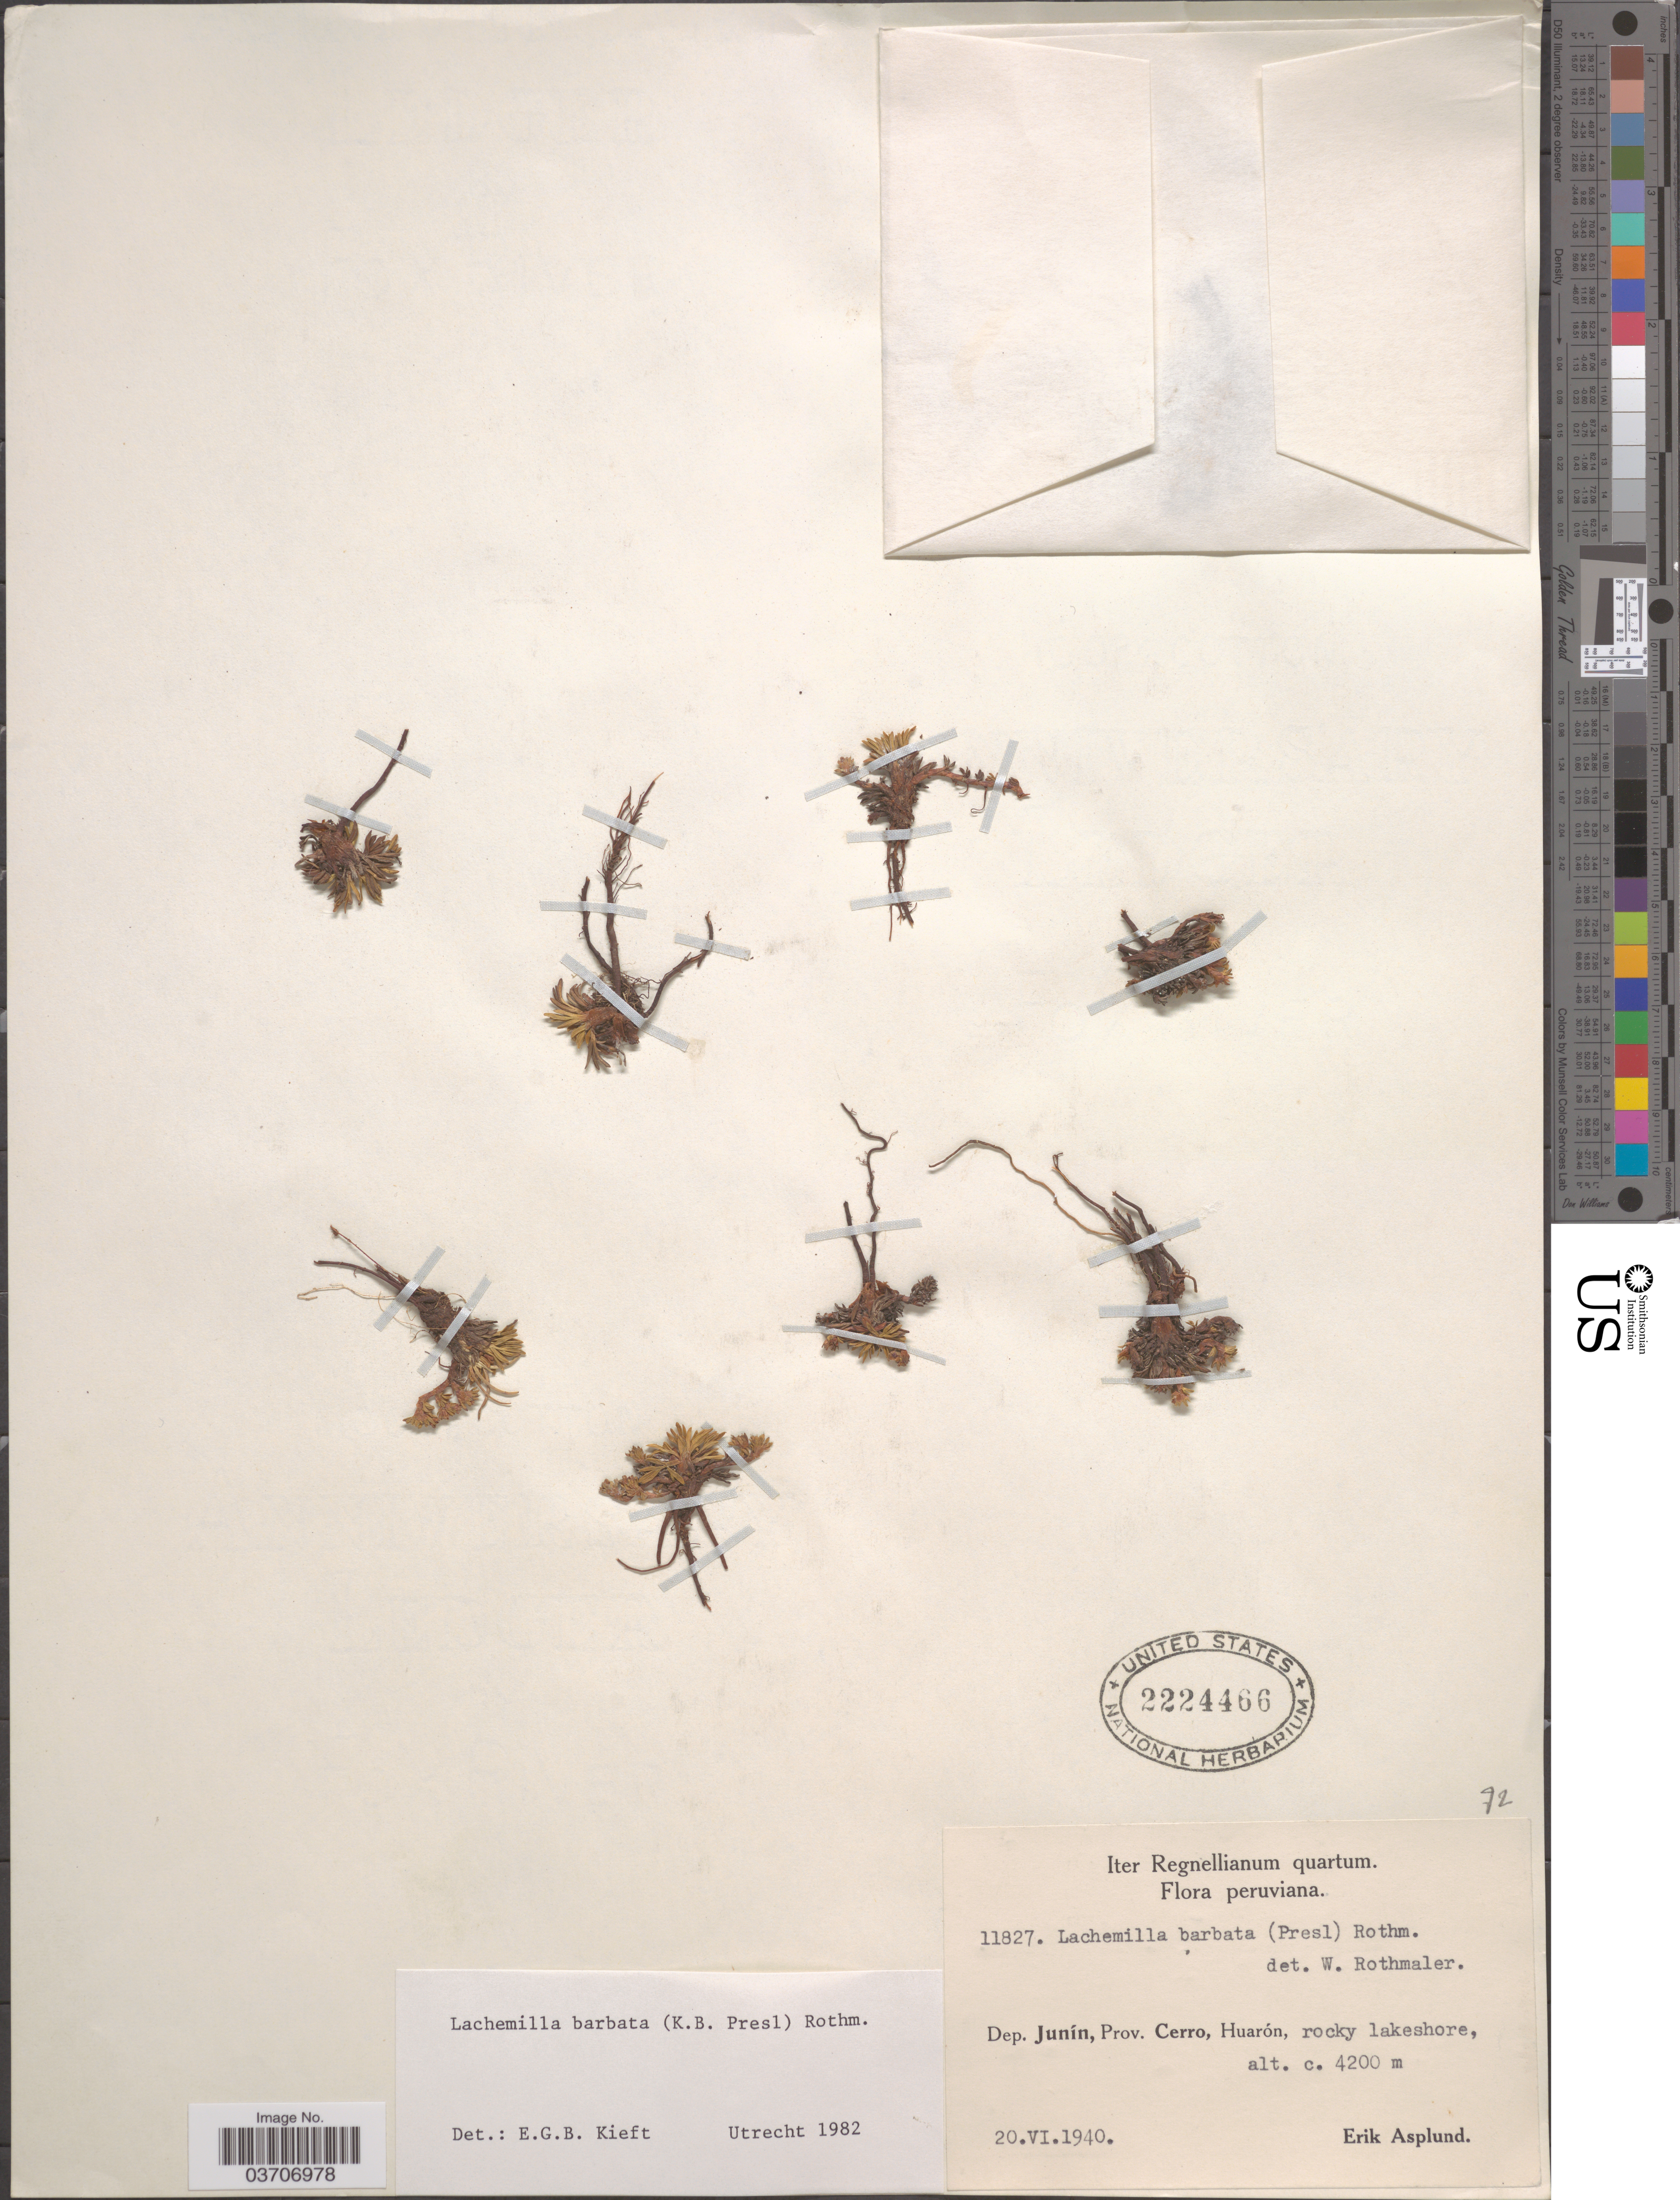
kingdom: Plantae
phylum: Tracheophyta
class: Magnoliopsida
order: Rosales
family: Rosaceae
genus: Lachemilla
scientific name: Lachemilla barbata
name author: C. Presl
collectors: E. Asplund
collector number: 11827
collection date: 1940-06-20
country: Peru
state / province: Junín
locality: Dep. Junín, Prov. Cerro, Huarón, rocky lakeshore.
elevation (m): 4200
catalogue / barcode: US 2224466